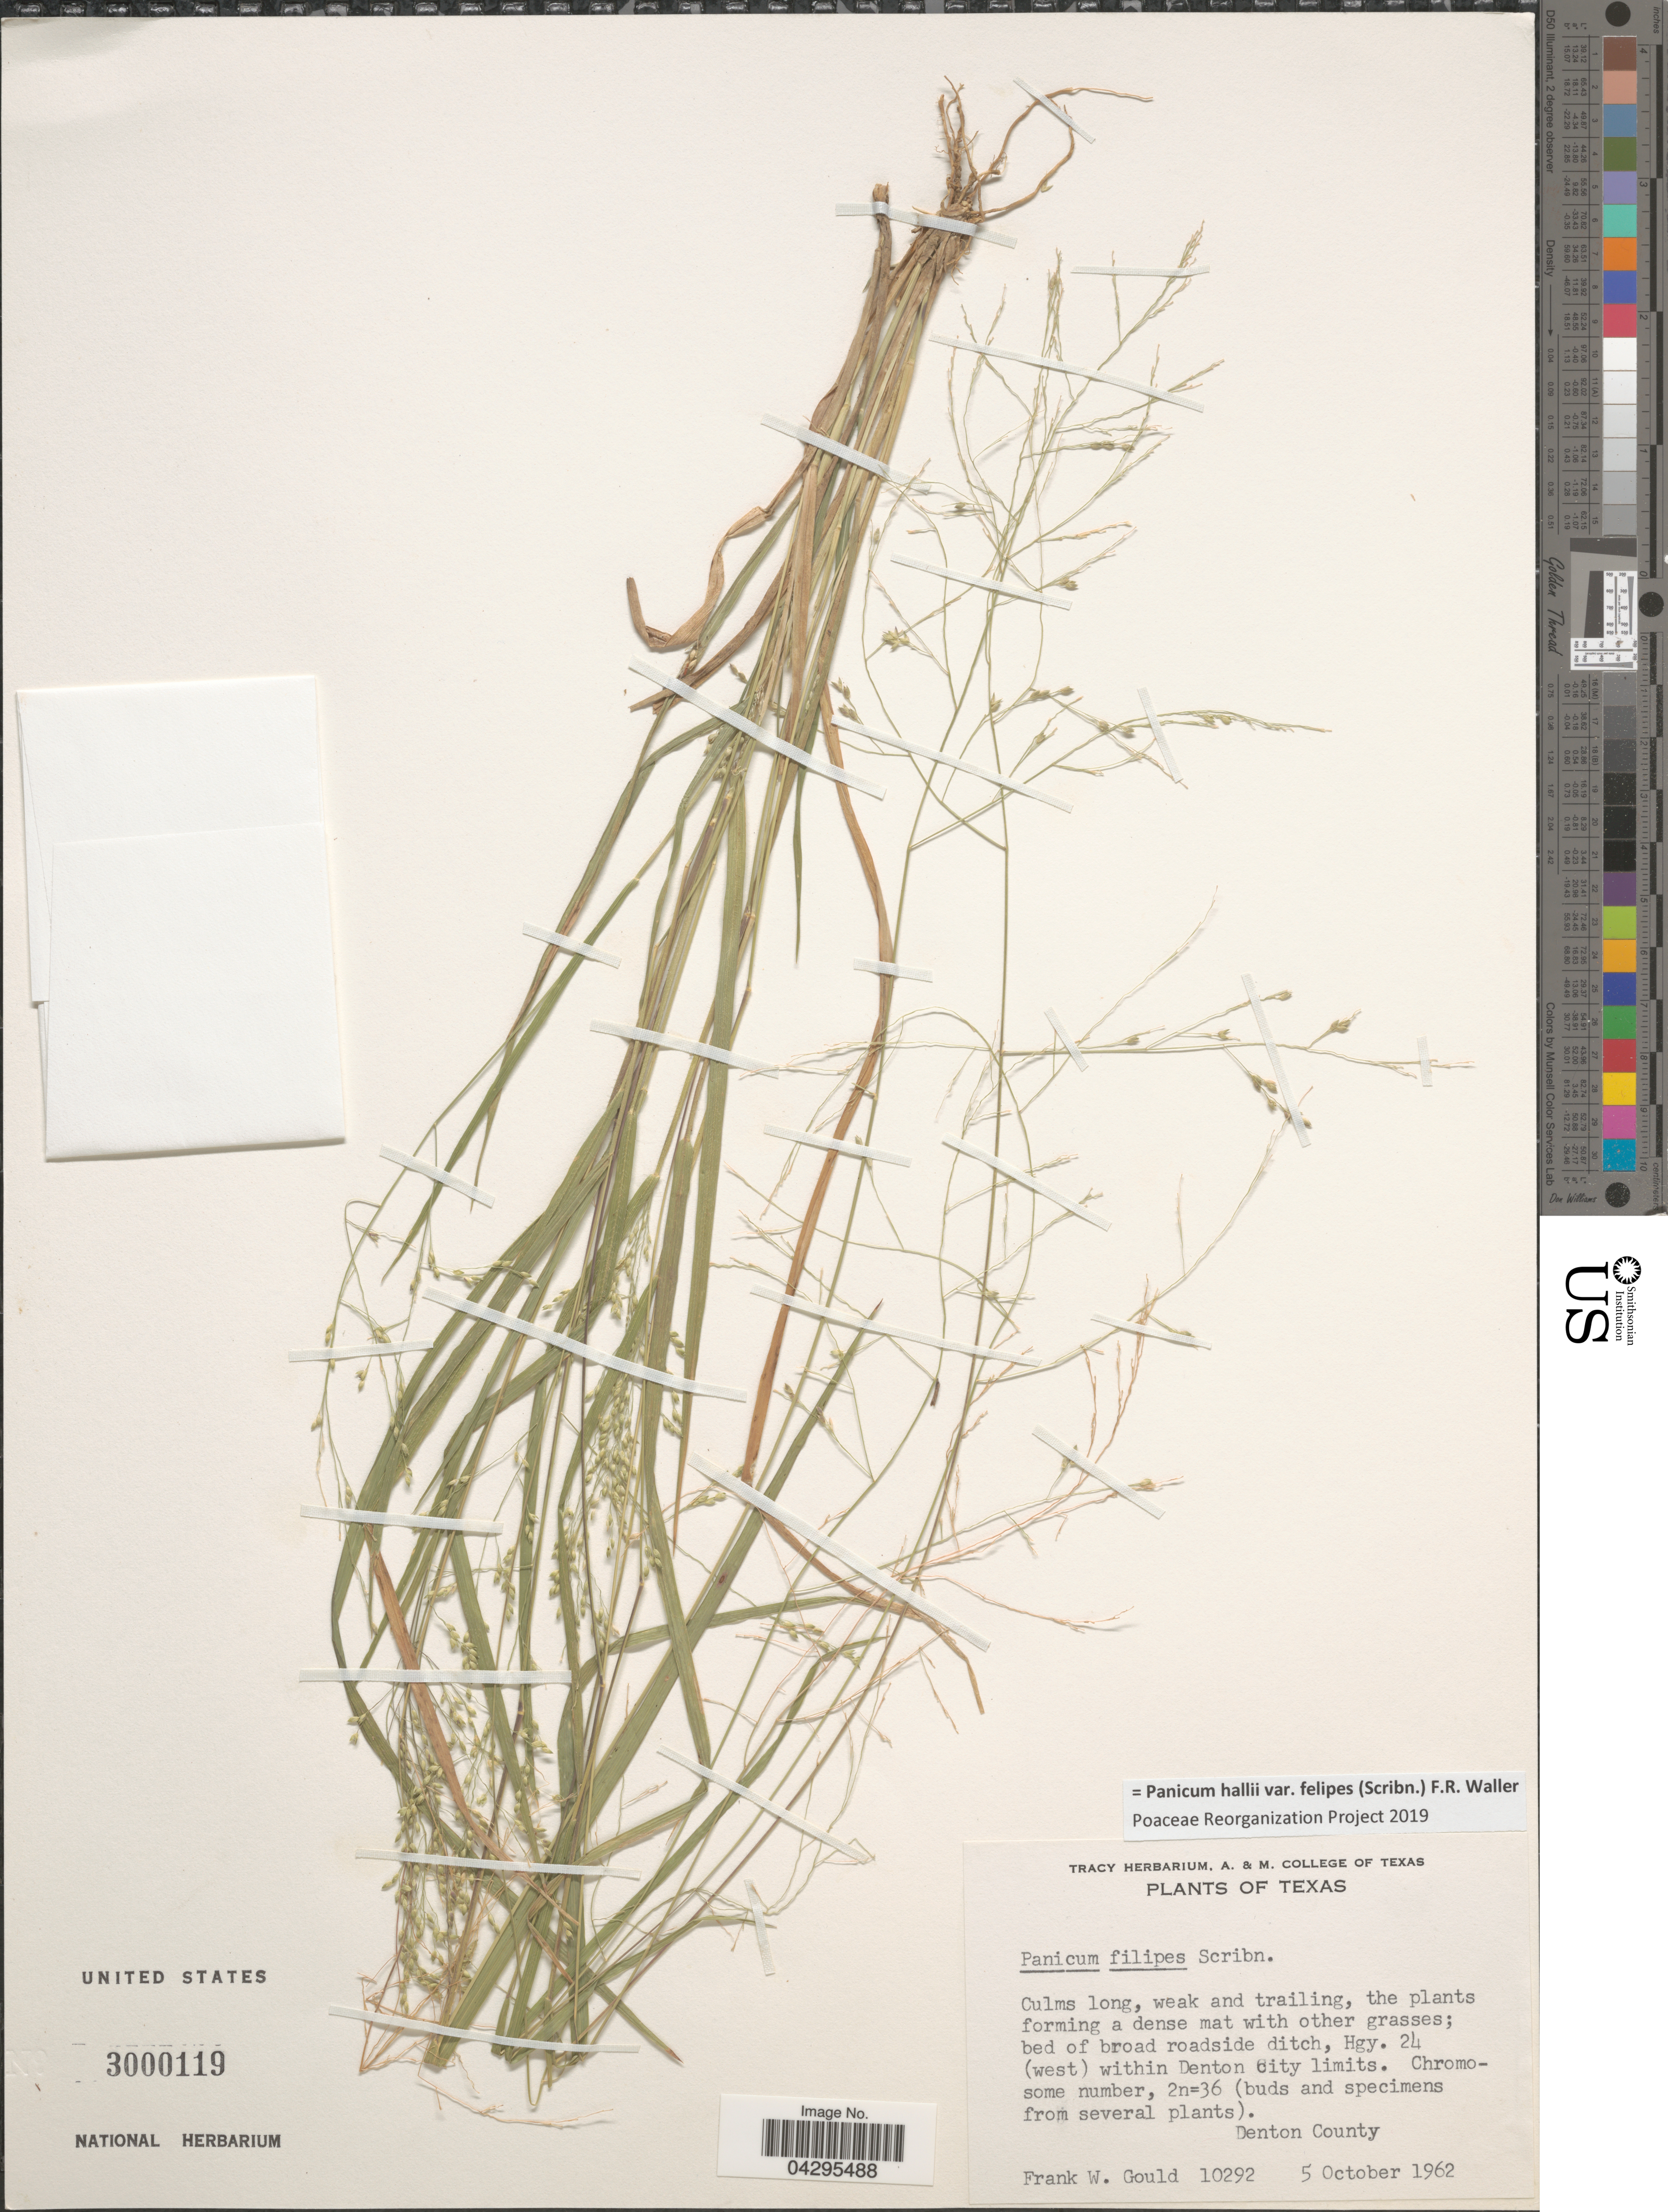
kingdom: Plantae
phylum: Tracheophyta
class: Liliopsida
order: Poales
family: Poaceae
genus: Panicum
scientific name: Panicum hallii var. felipes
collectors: F. W. Gould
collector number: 10292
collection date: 1962-10-05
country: United States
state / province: Texas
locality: Hgy. 24 (west) within Denton City limits. Denton County.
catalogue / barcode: US 3000119